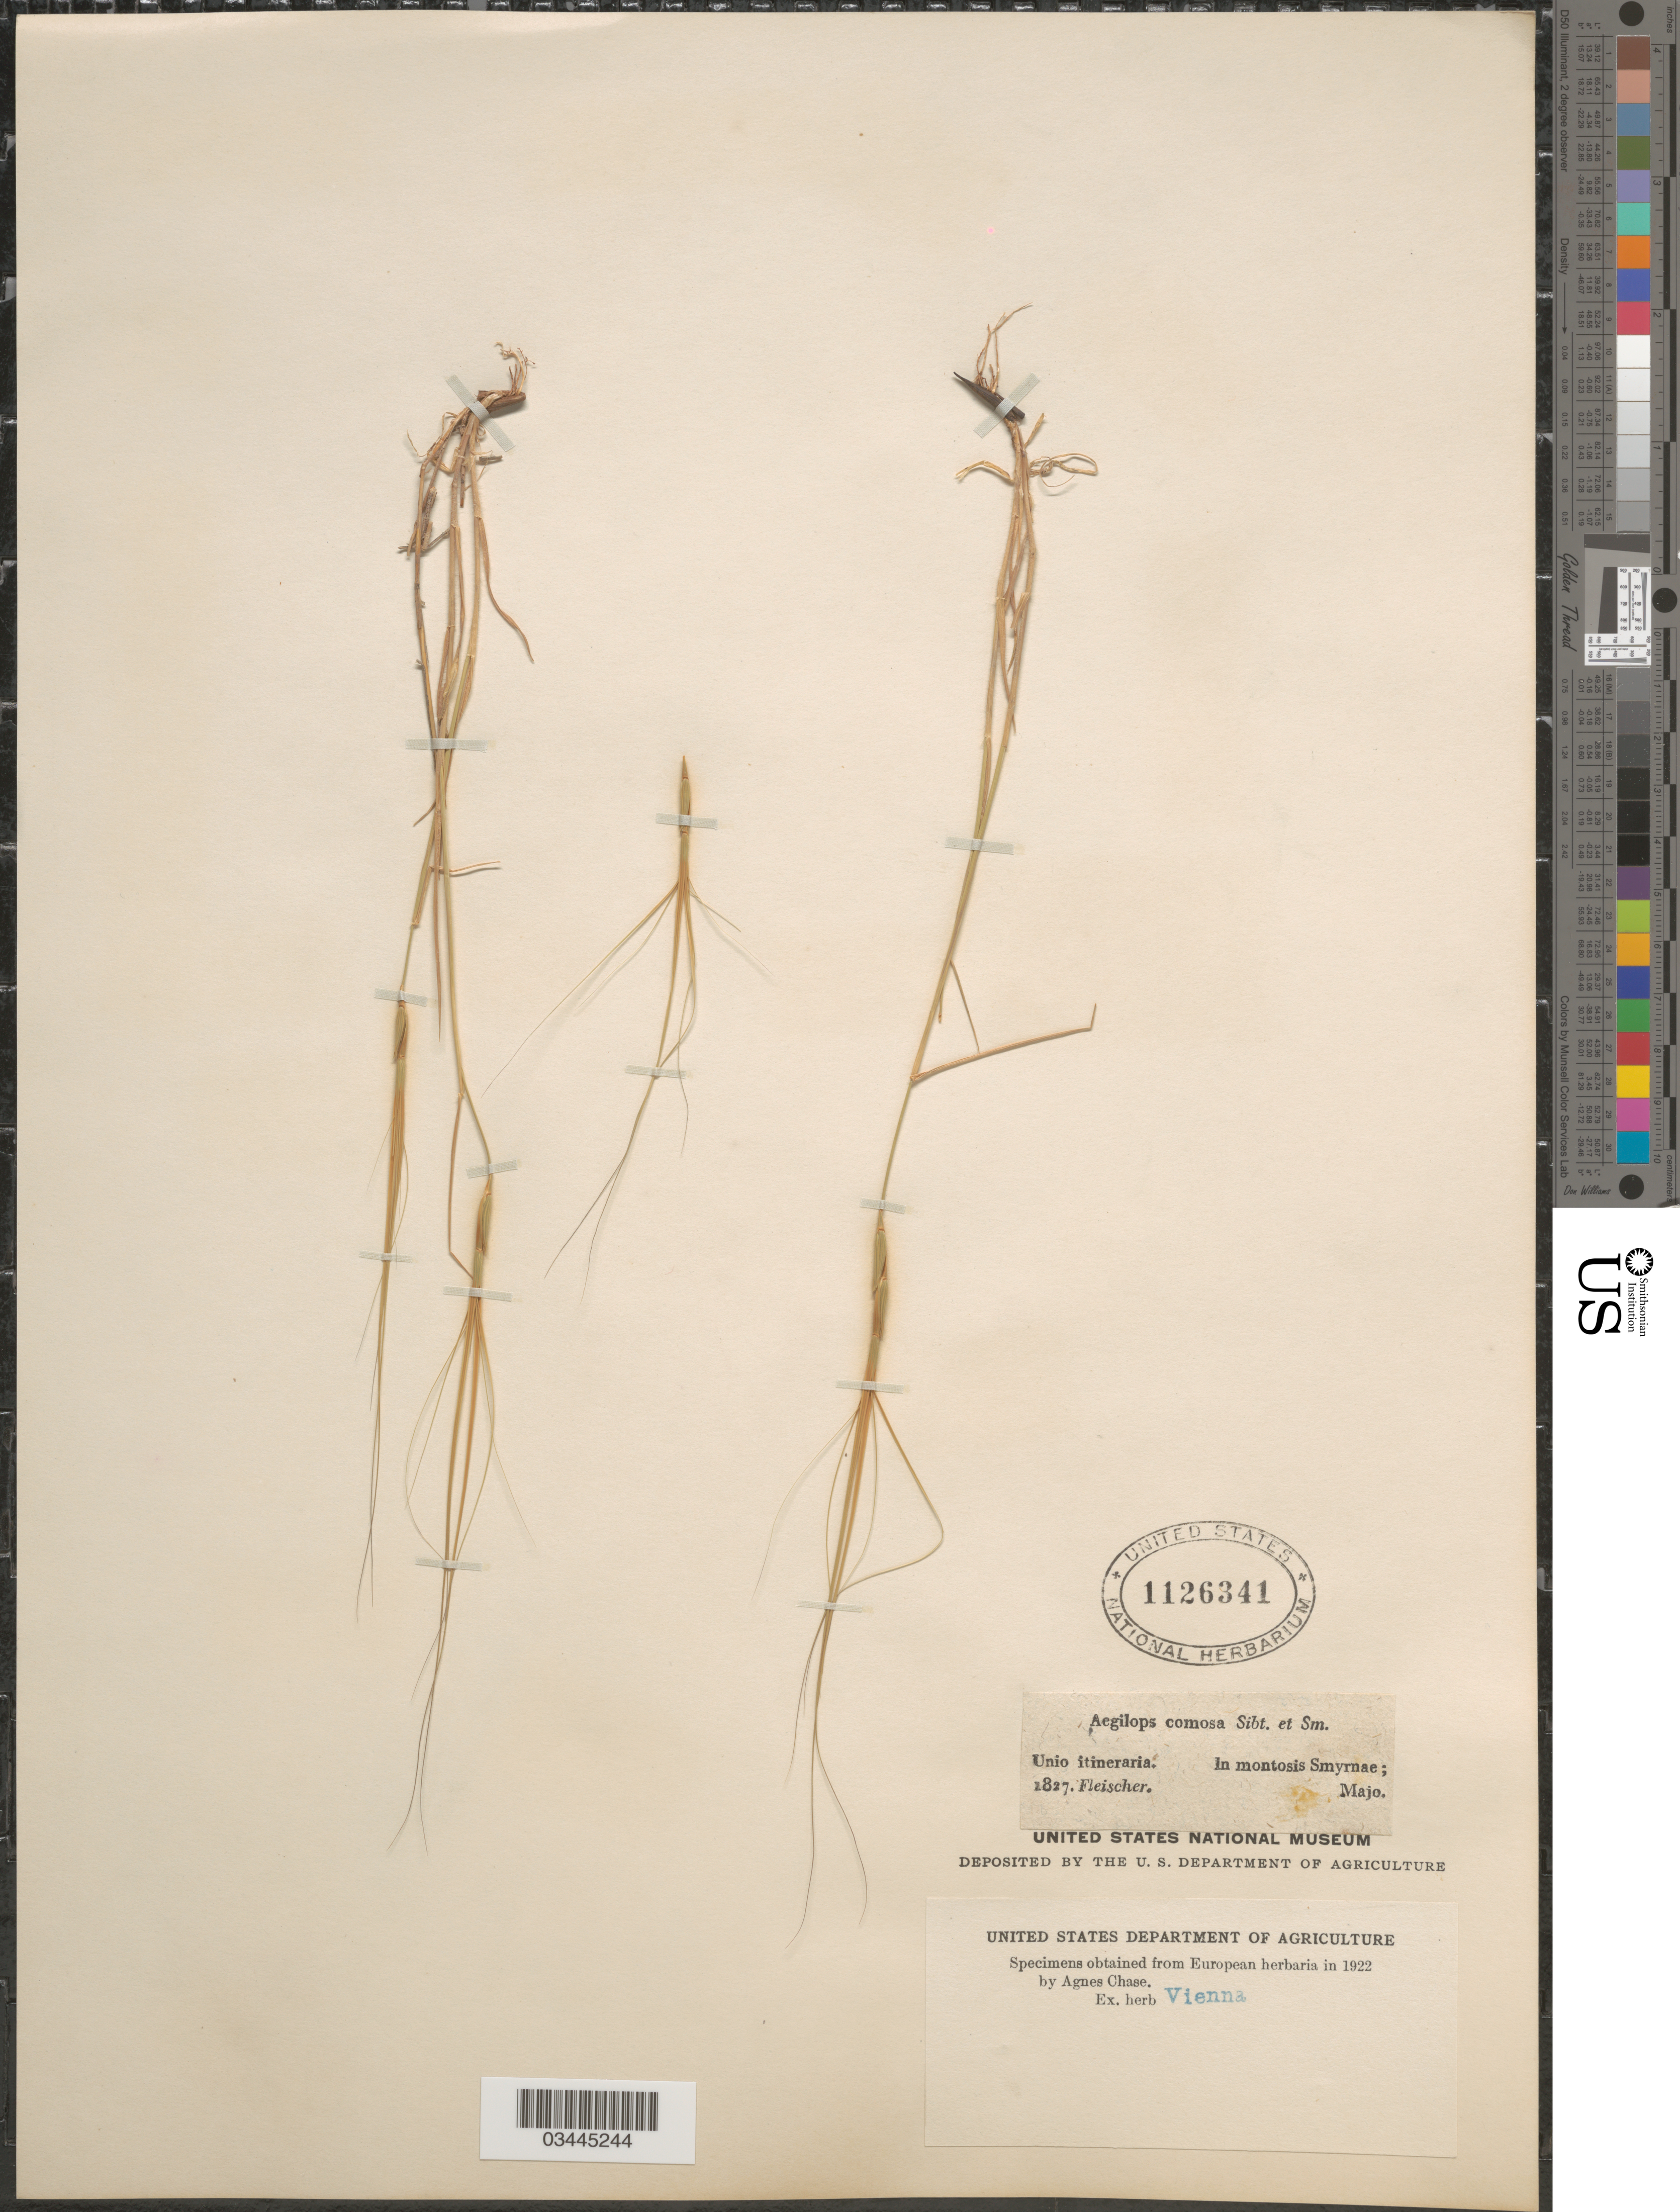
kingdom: Plantae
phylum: Tracheophyta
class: Liliopsida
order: Poales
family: Poaceae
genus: Aegilops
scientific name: Aegilops comosa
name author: Sibth. & Sm.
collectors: -- Fleischer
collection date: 1827-05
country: Turkey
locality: In montosis Smyrnae.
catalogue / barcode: US 1126341